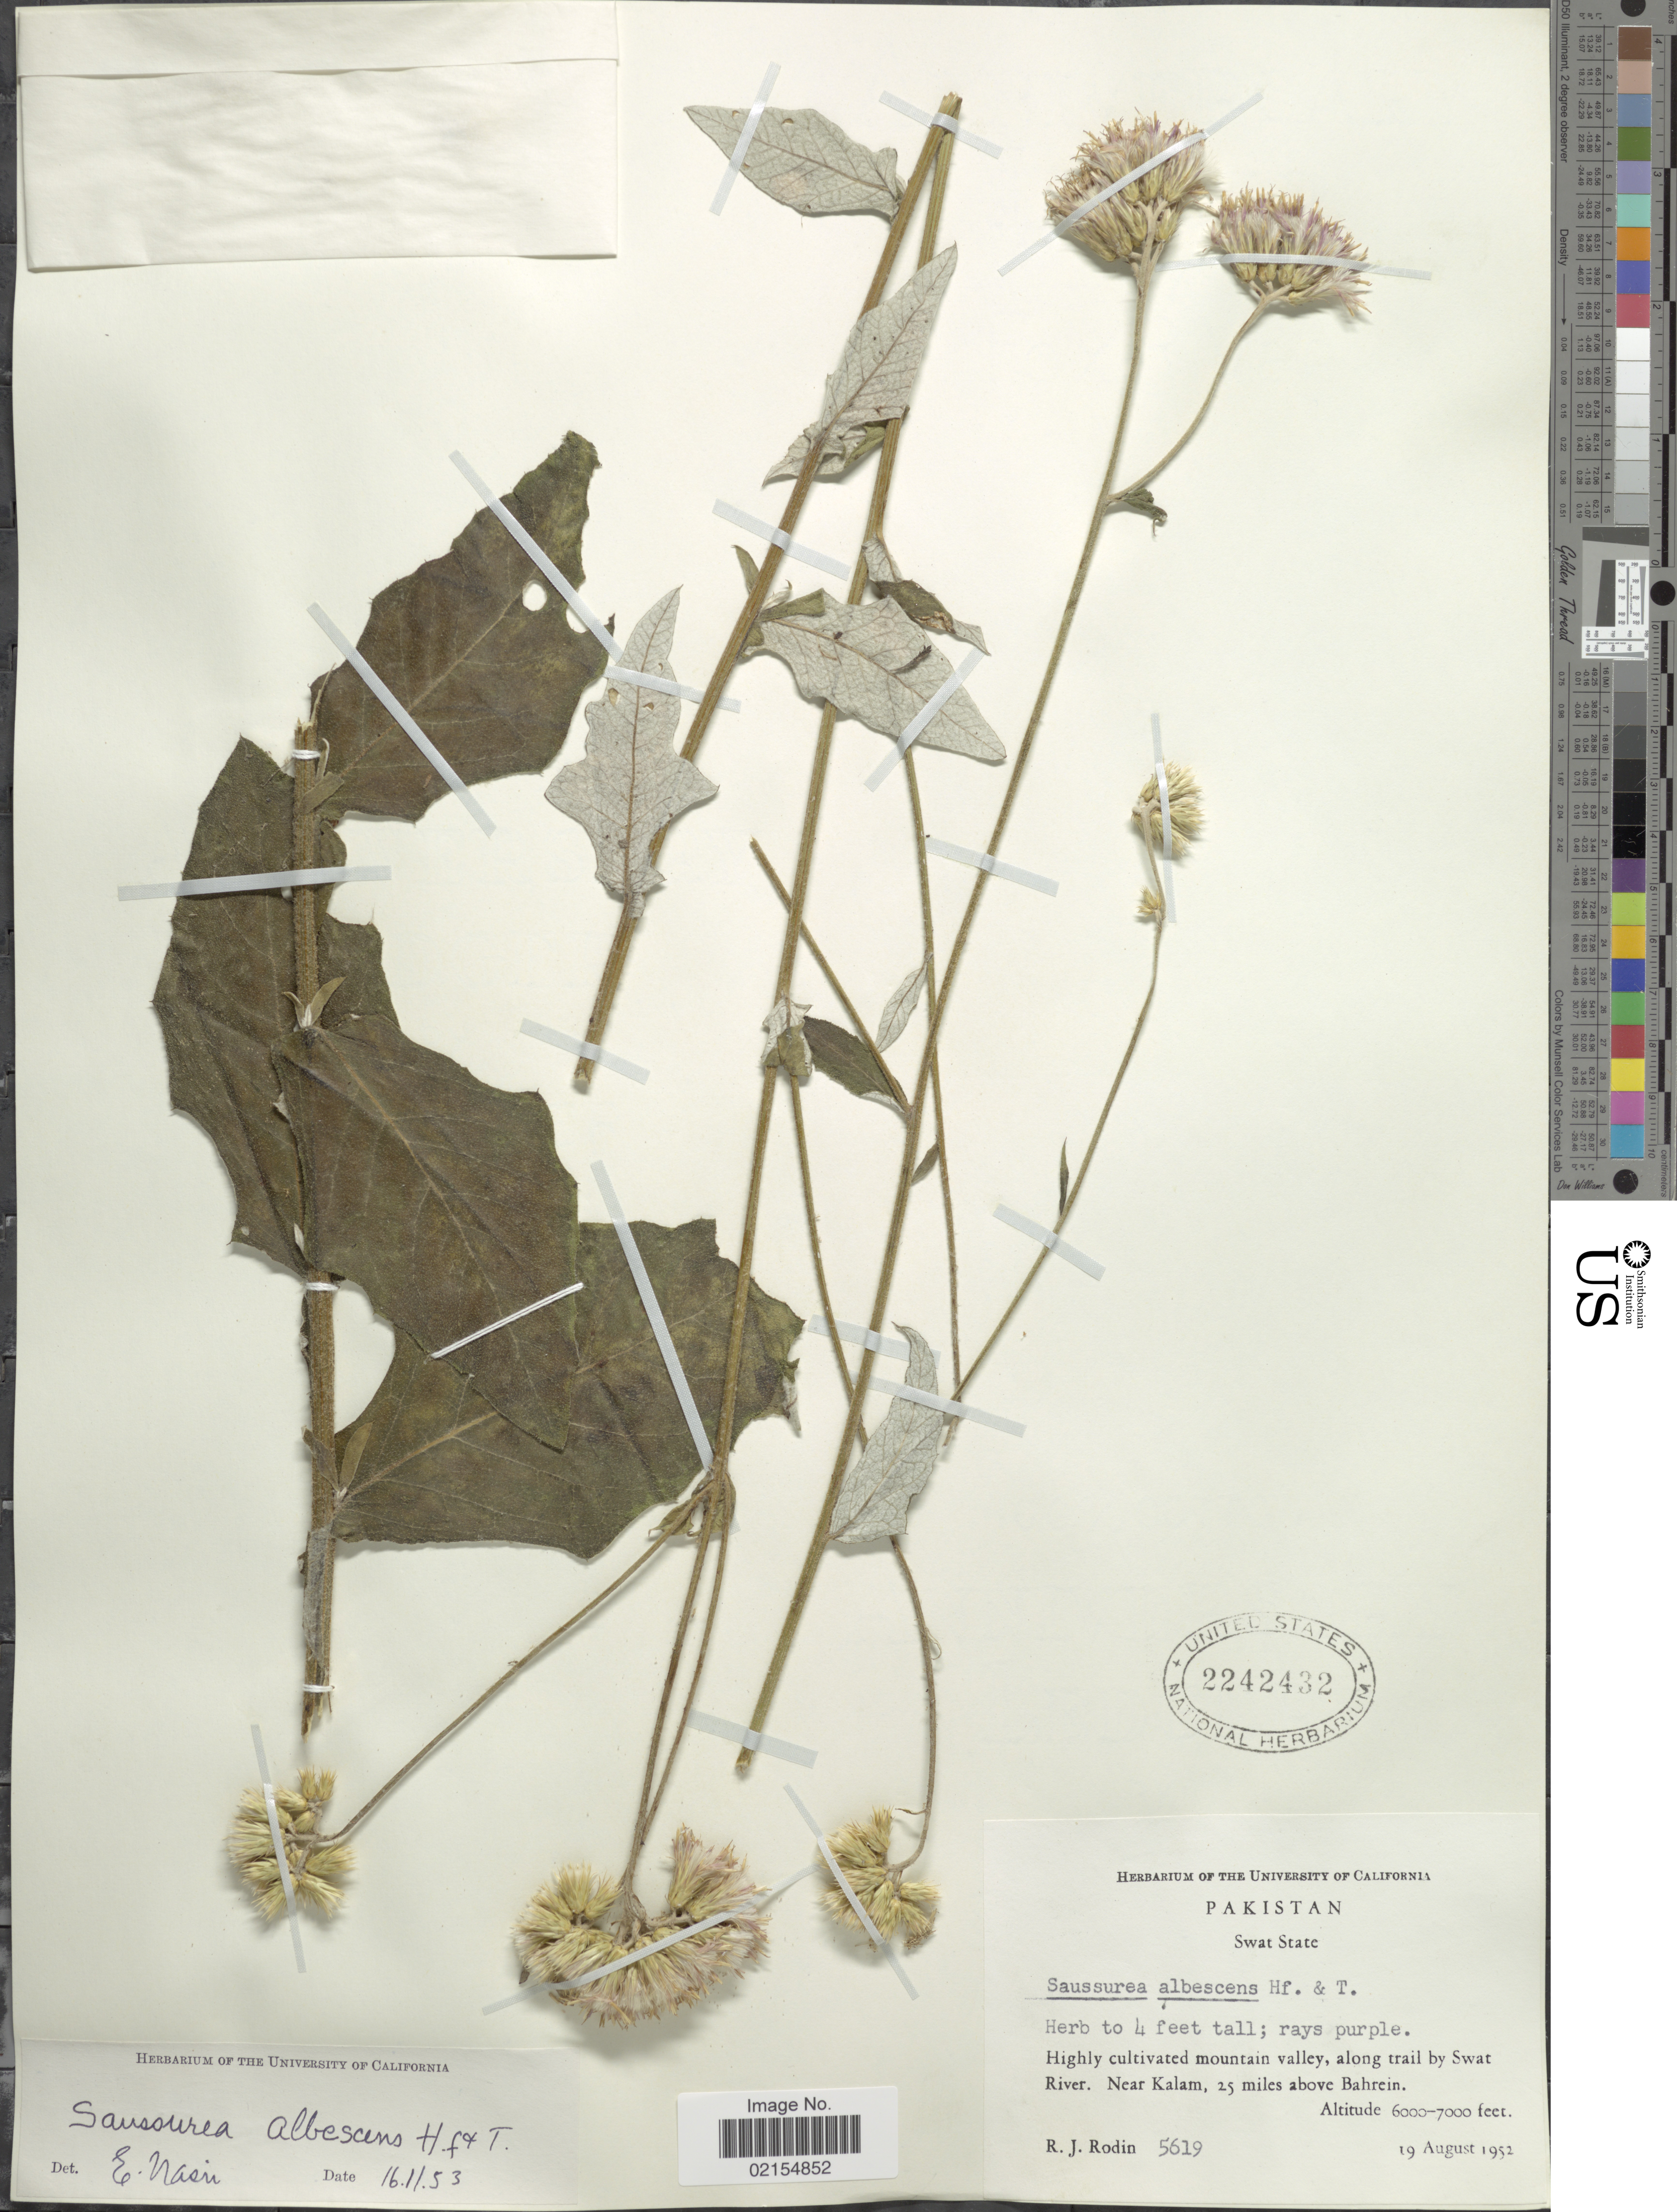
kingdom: Plantae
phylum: Tracheophyta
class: Magnoliopsida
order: Asterales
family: Asteraceae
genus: Saussurea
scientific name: Saussurea albescens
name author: Hook. f. & Thomson ex C.B. Clarke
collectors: R. J. Rodin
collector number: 5619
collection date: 1952-08-19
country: Pakistan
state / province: Khyber Pakhtunkhwa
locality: Swat State, Highly cultivated mountain valley, along trail by Swat River, Near Kalam, 25 miles above Bahrein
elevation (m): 1829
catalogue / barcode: US 224242